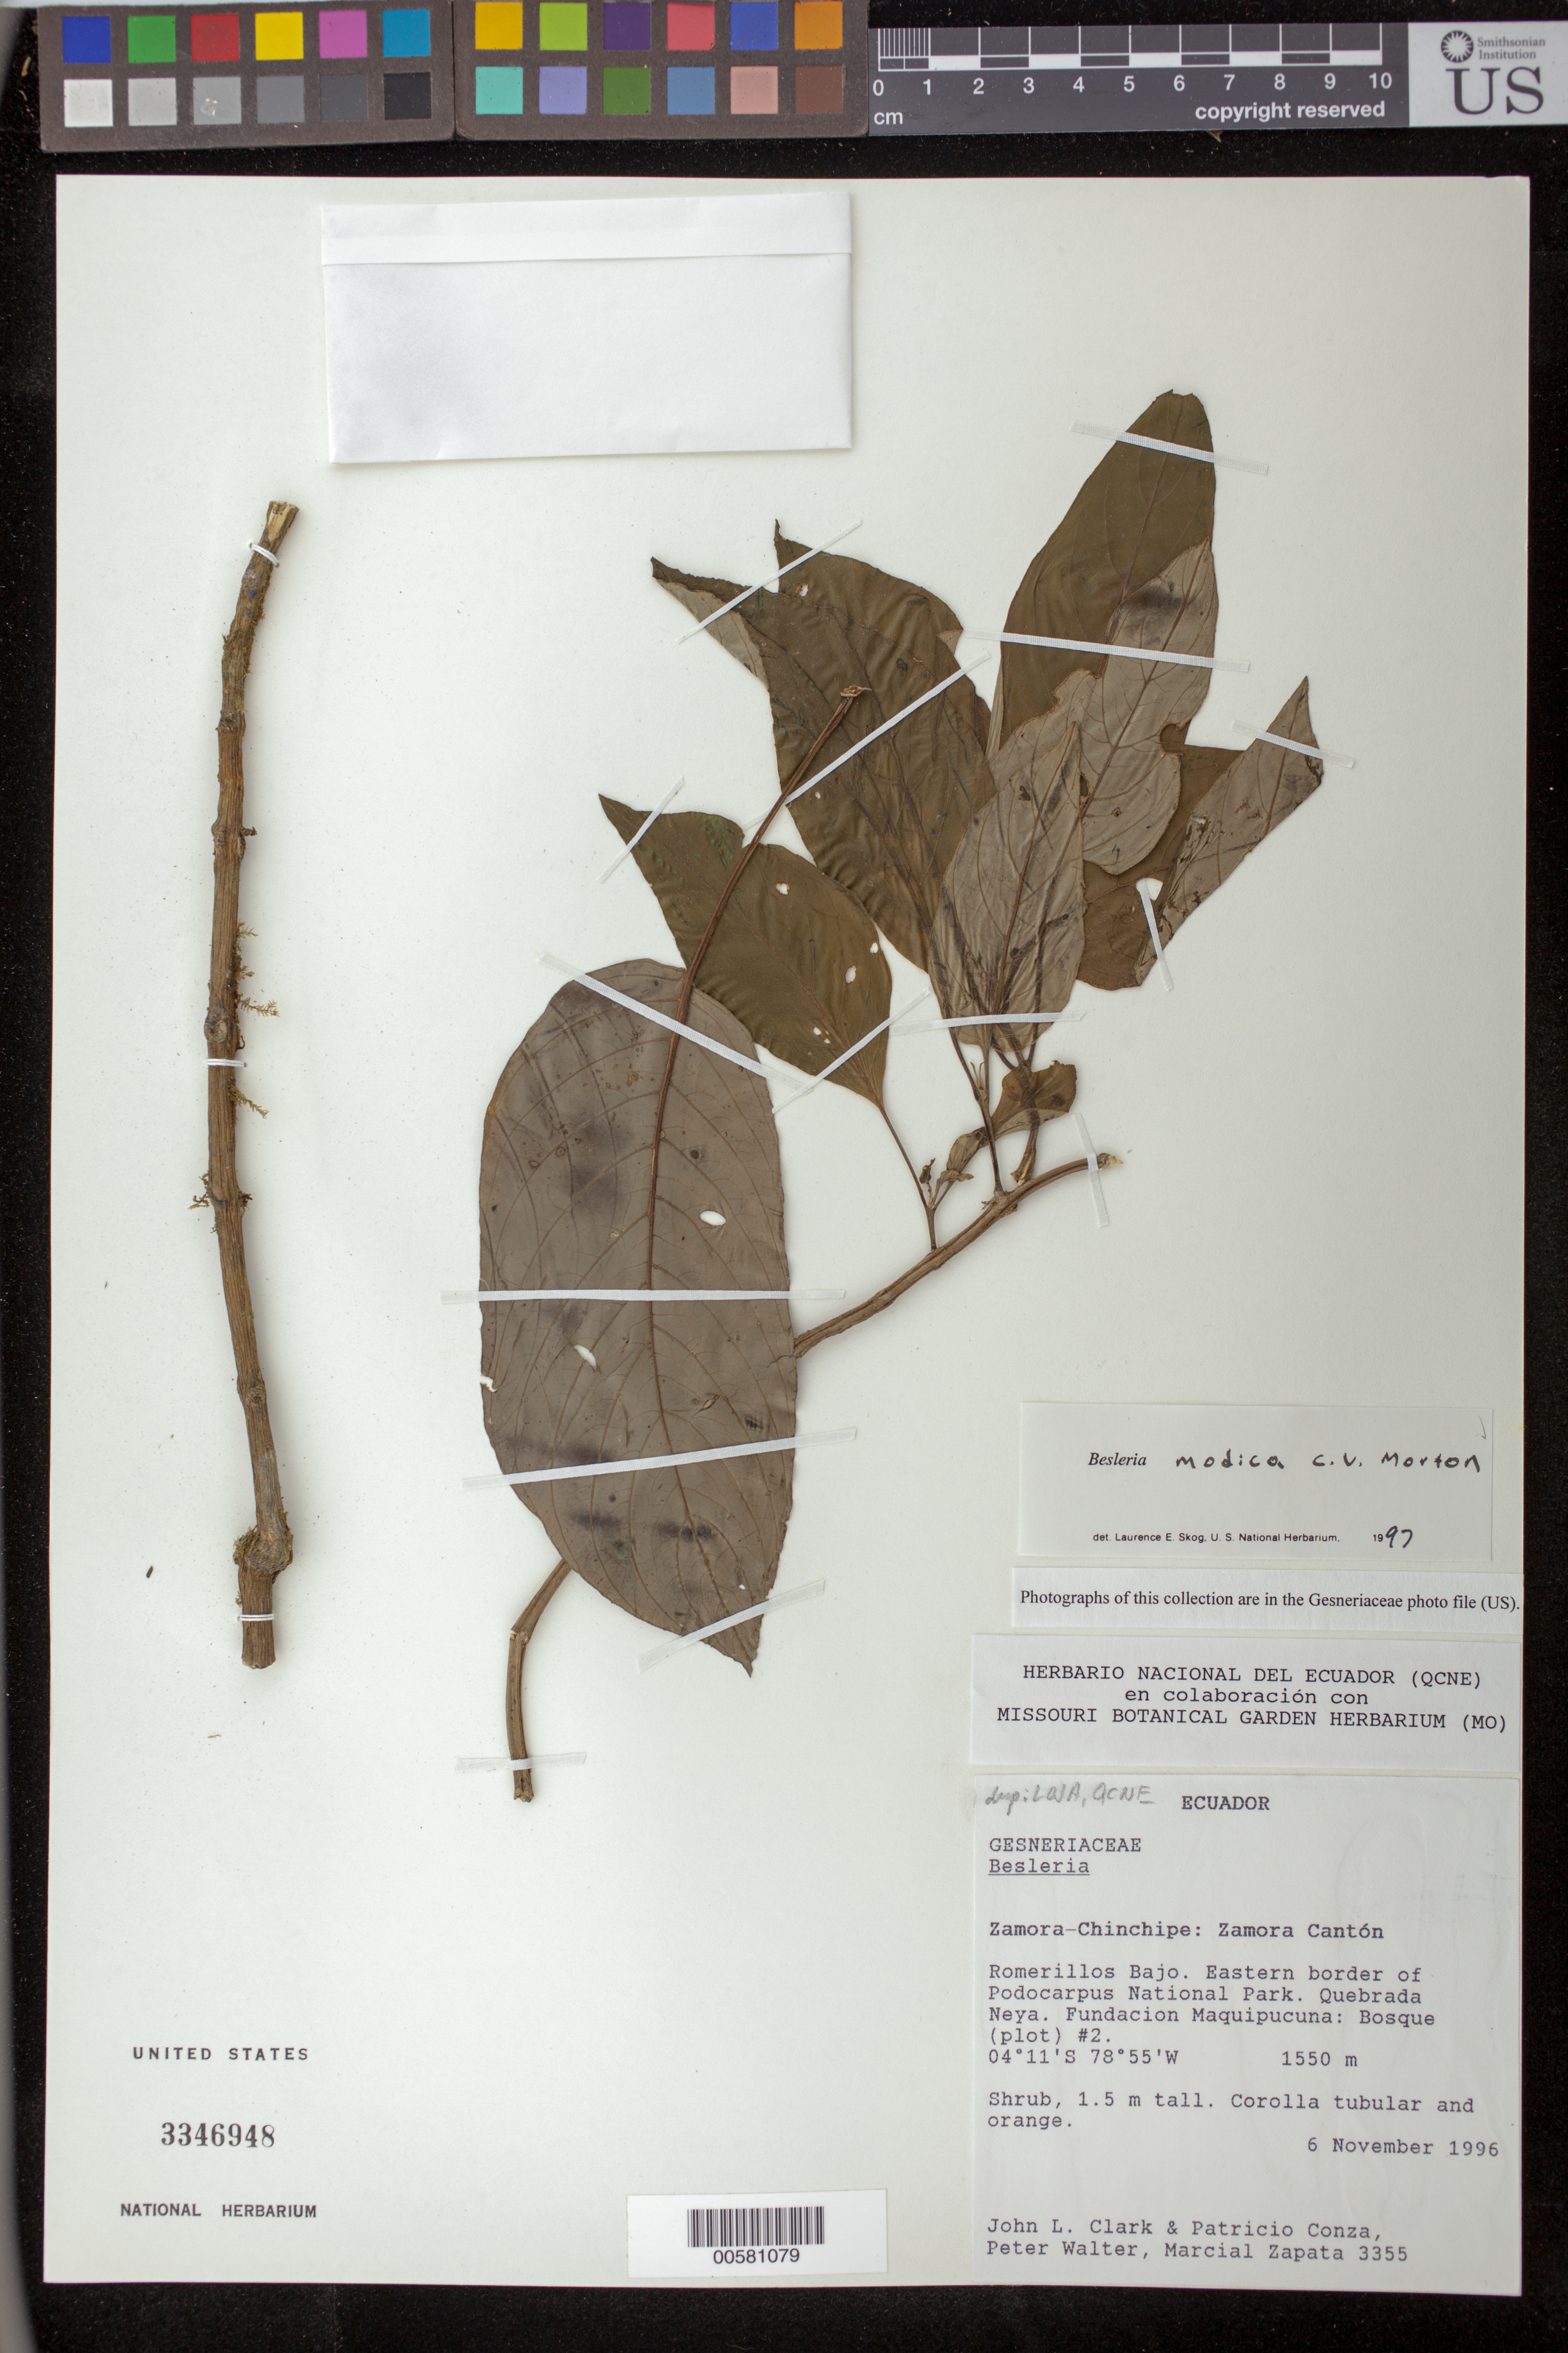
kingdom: Plantae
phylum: Tracheophyta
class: Magnoliopsida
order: Lamiales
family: Gesneriaceae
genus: Besleria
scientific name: Besleria modica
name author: C.V. Morton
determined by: Skog, Laurence E.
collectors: J. L. Clark, P. Conza, P. Walter & M. Zapata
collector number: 3355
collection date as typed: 06 Nov 1996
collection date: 1996-11-06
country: Ecuador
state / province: Zamora-Chinchipe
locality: Zamora Cantón. Romerillos Bajo, eastern border of Podocarpus National Park, Quebrada Neya. Fundacion Maquipucuna: Bosque (plot) #2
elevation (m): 1550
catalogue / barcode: US 3346948